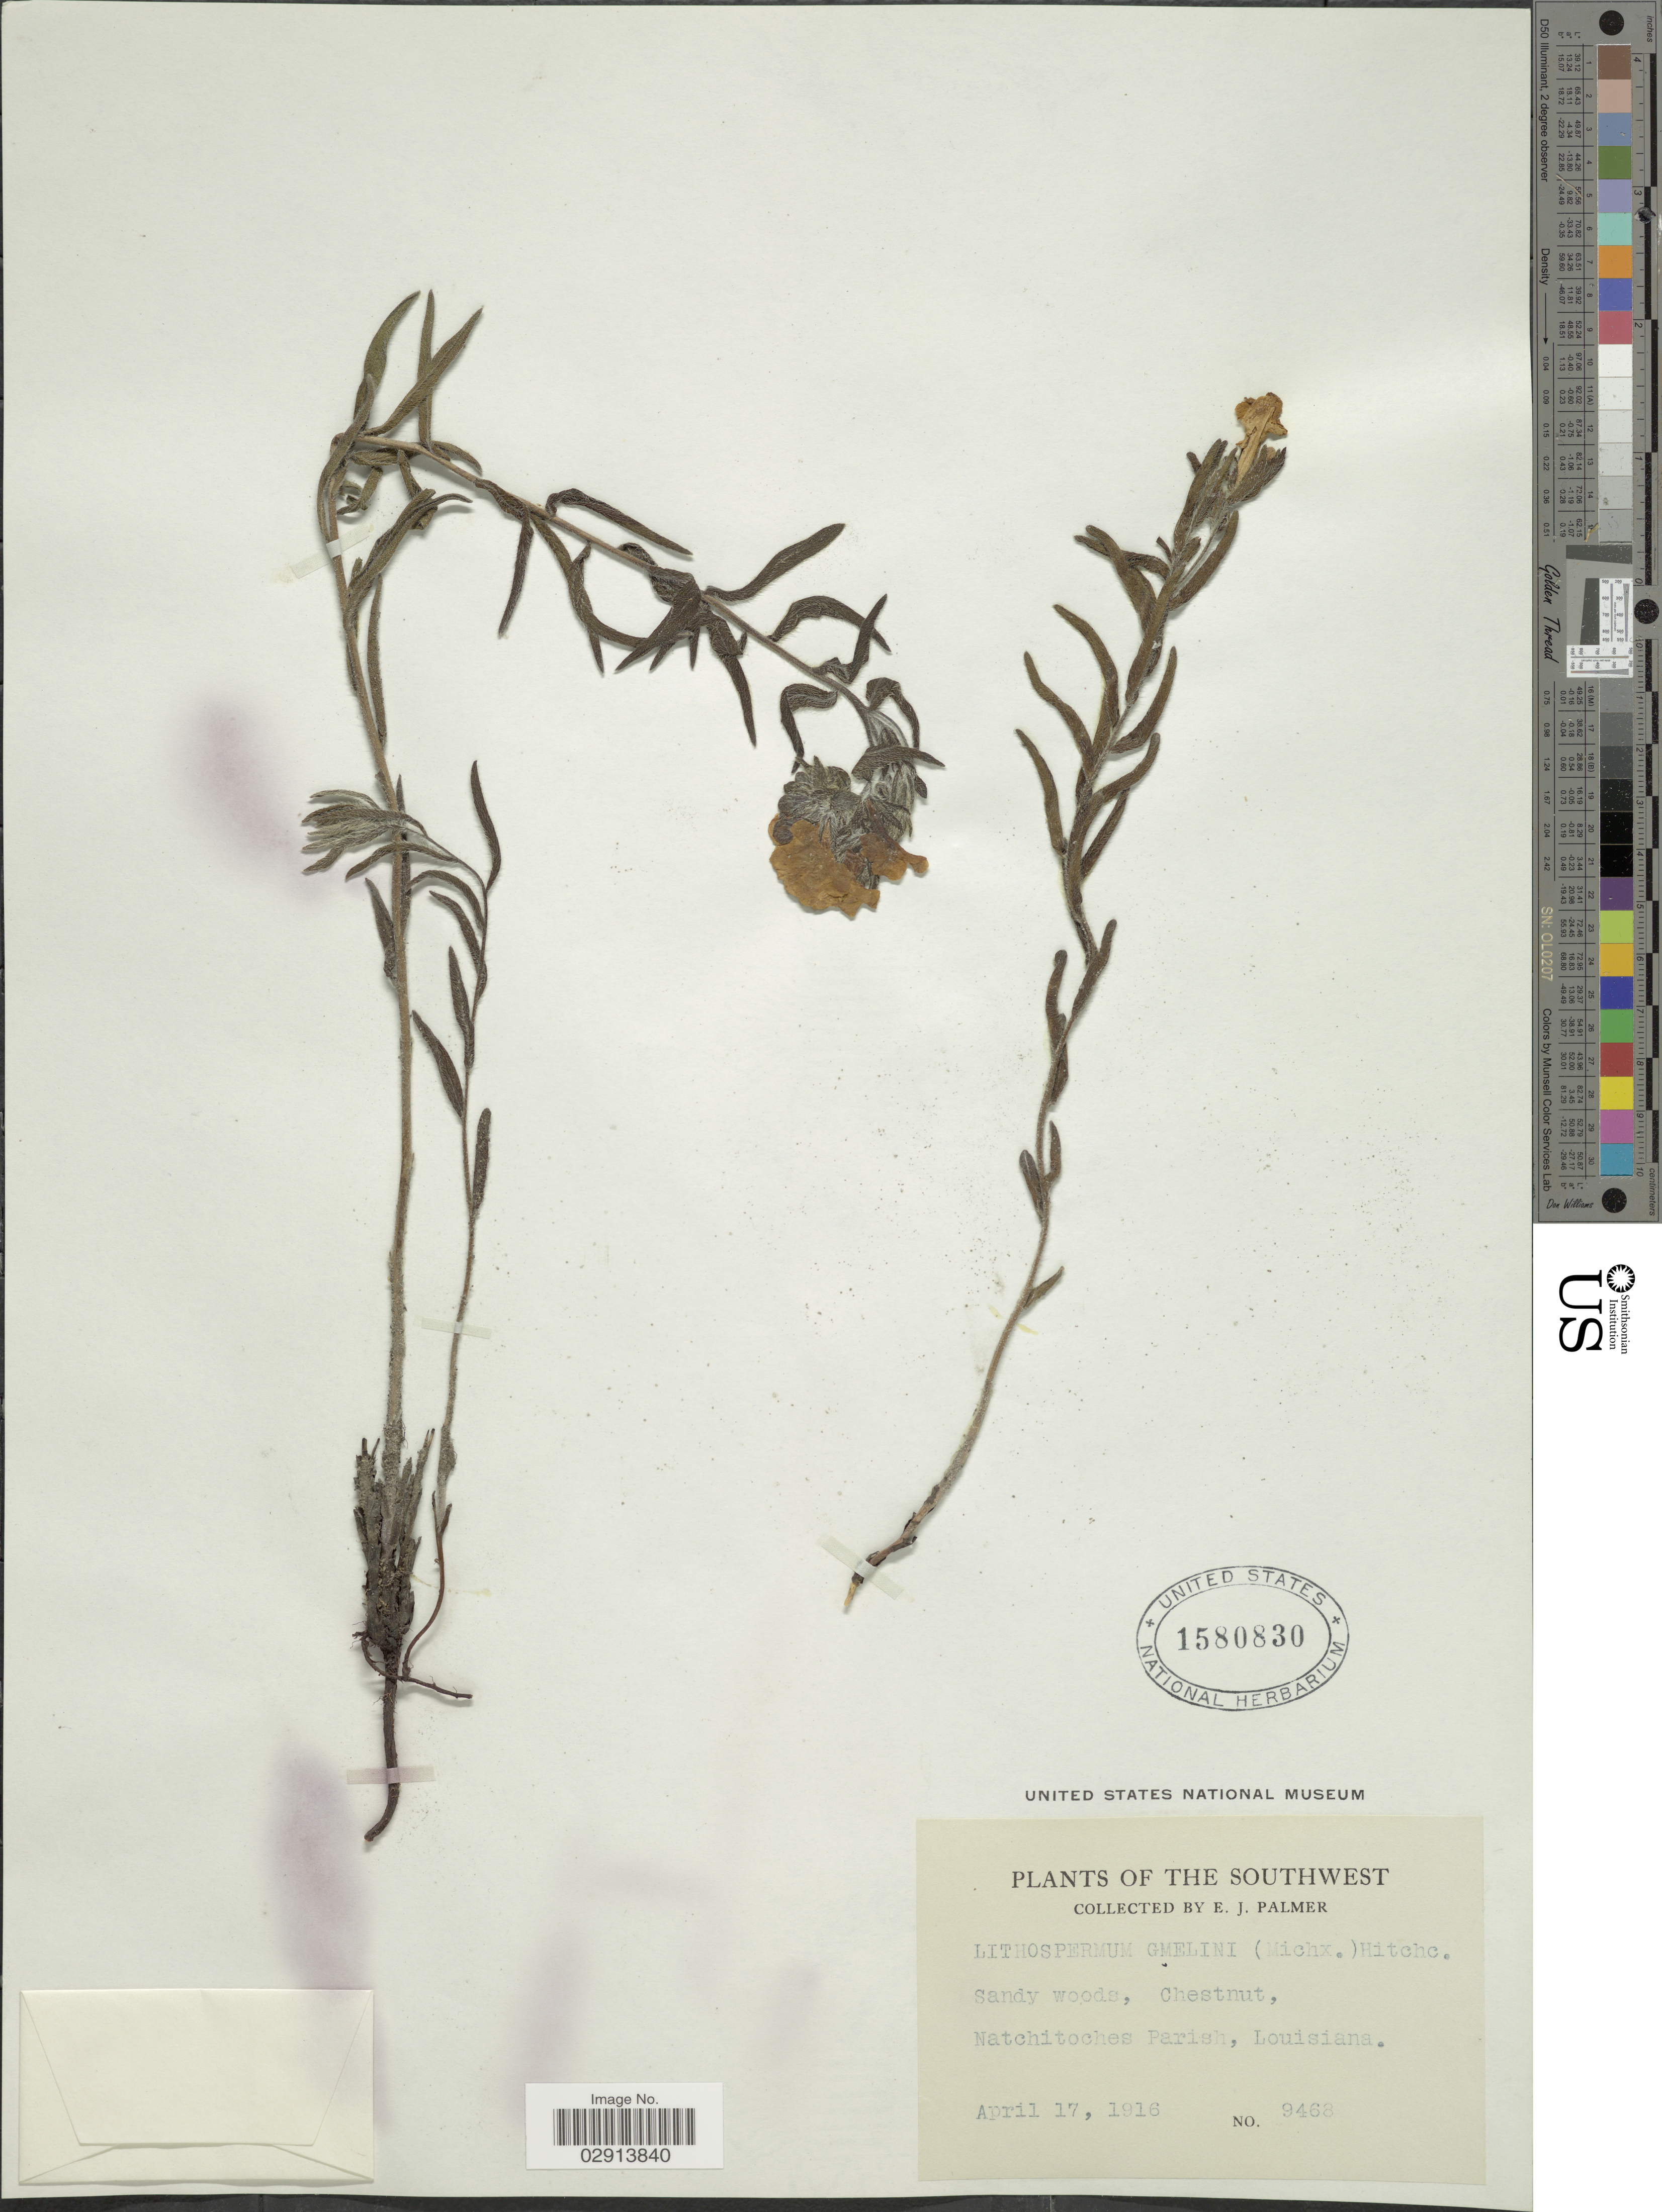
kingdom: Plantae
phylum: Tracheophyta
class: Magnoliopsida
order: Boraginales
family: Boraginaceae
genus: Lithospermum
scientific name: Lithospermum caroliniense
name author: (J.F. Gmel.) MacMill.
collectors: E. J. Palmer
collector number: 9468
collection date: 1916-04-17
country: United States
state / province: Louisiana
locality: The Southwest. Sandy woods, Chestnut, Natchitoches Parish, Louisiana.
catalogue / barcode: US 1580830